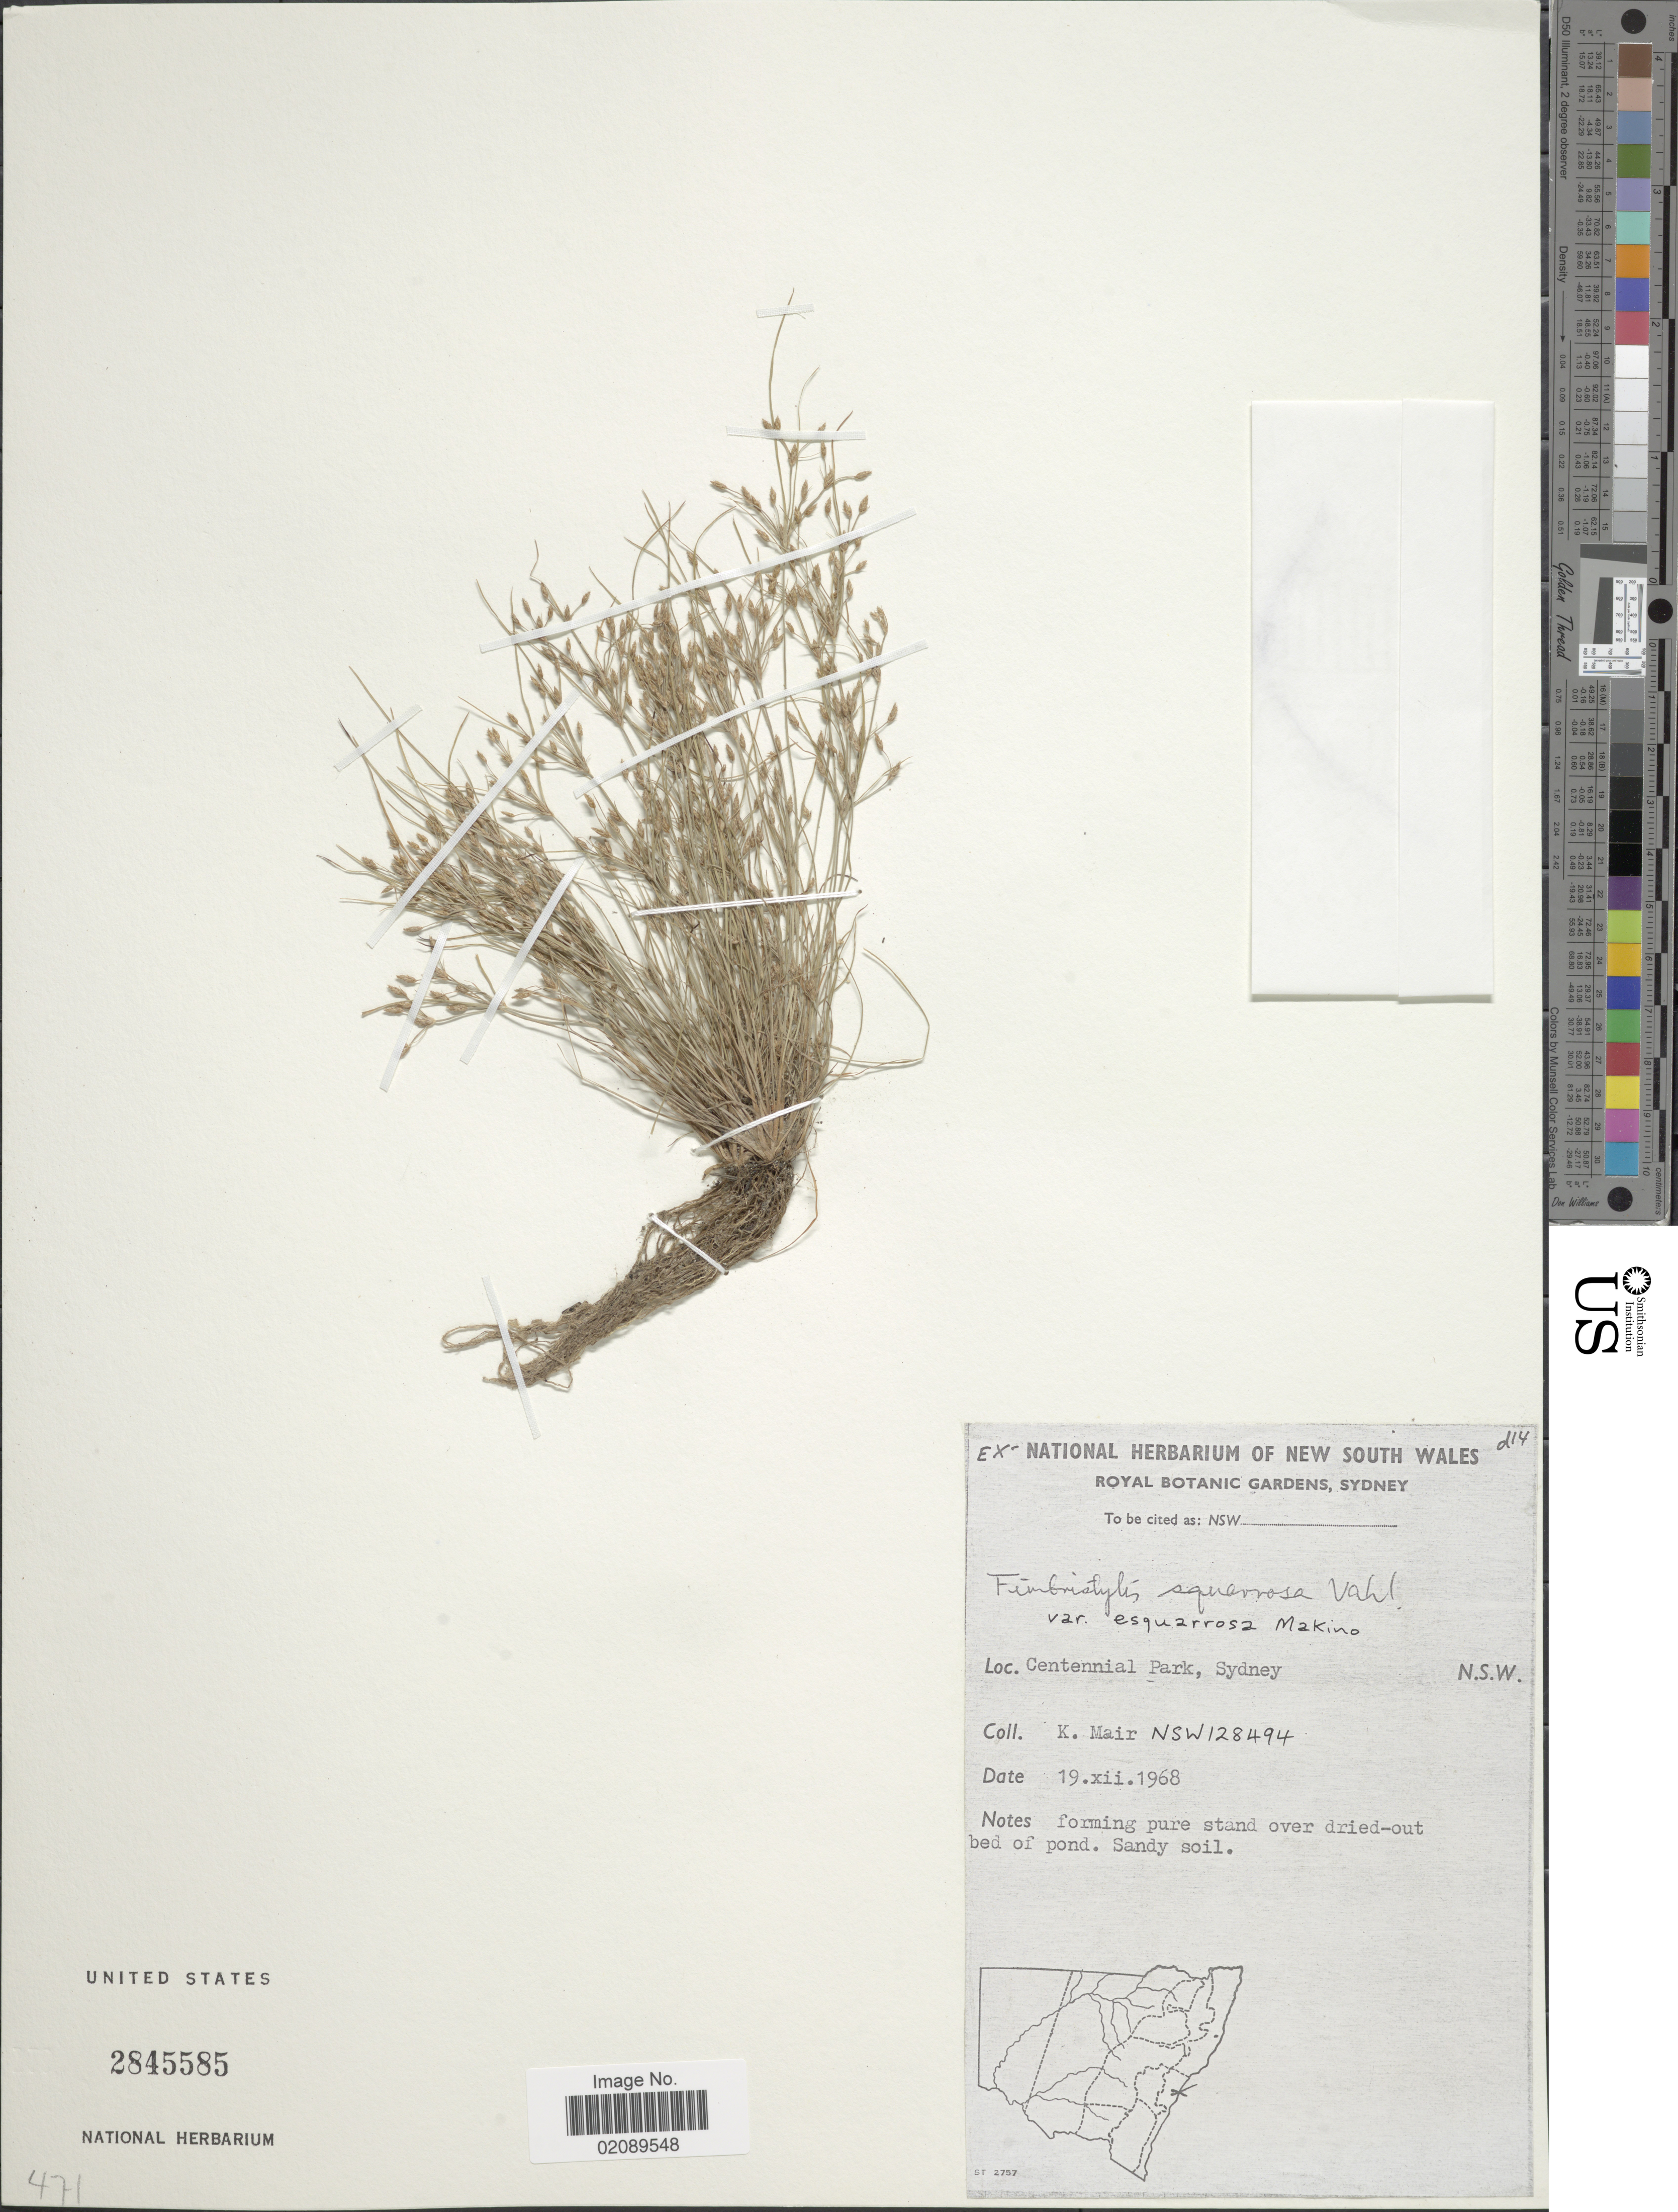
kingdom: Plantae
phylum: Tracheophyta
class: Liliopsida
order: Poales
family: Cyperaceae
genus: Fimbristylis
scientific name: Fimbristylis squarrosa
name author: Vahl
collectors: K. Mair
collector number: NSW128494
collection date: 1968-12-19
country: Australia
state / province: New South Wales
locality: Centennial Park, Sydney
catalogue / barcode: US 2845585